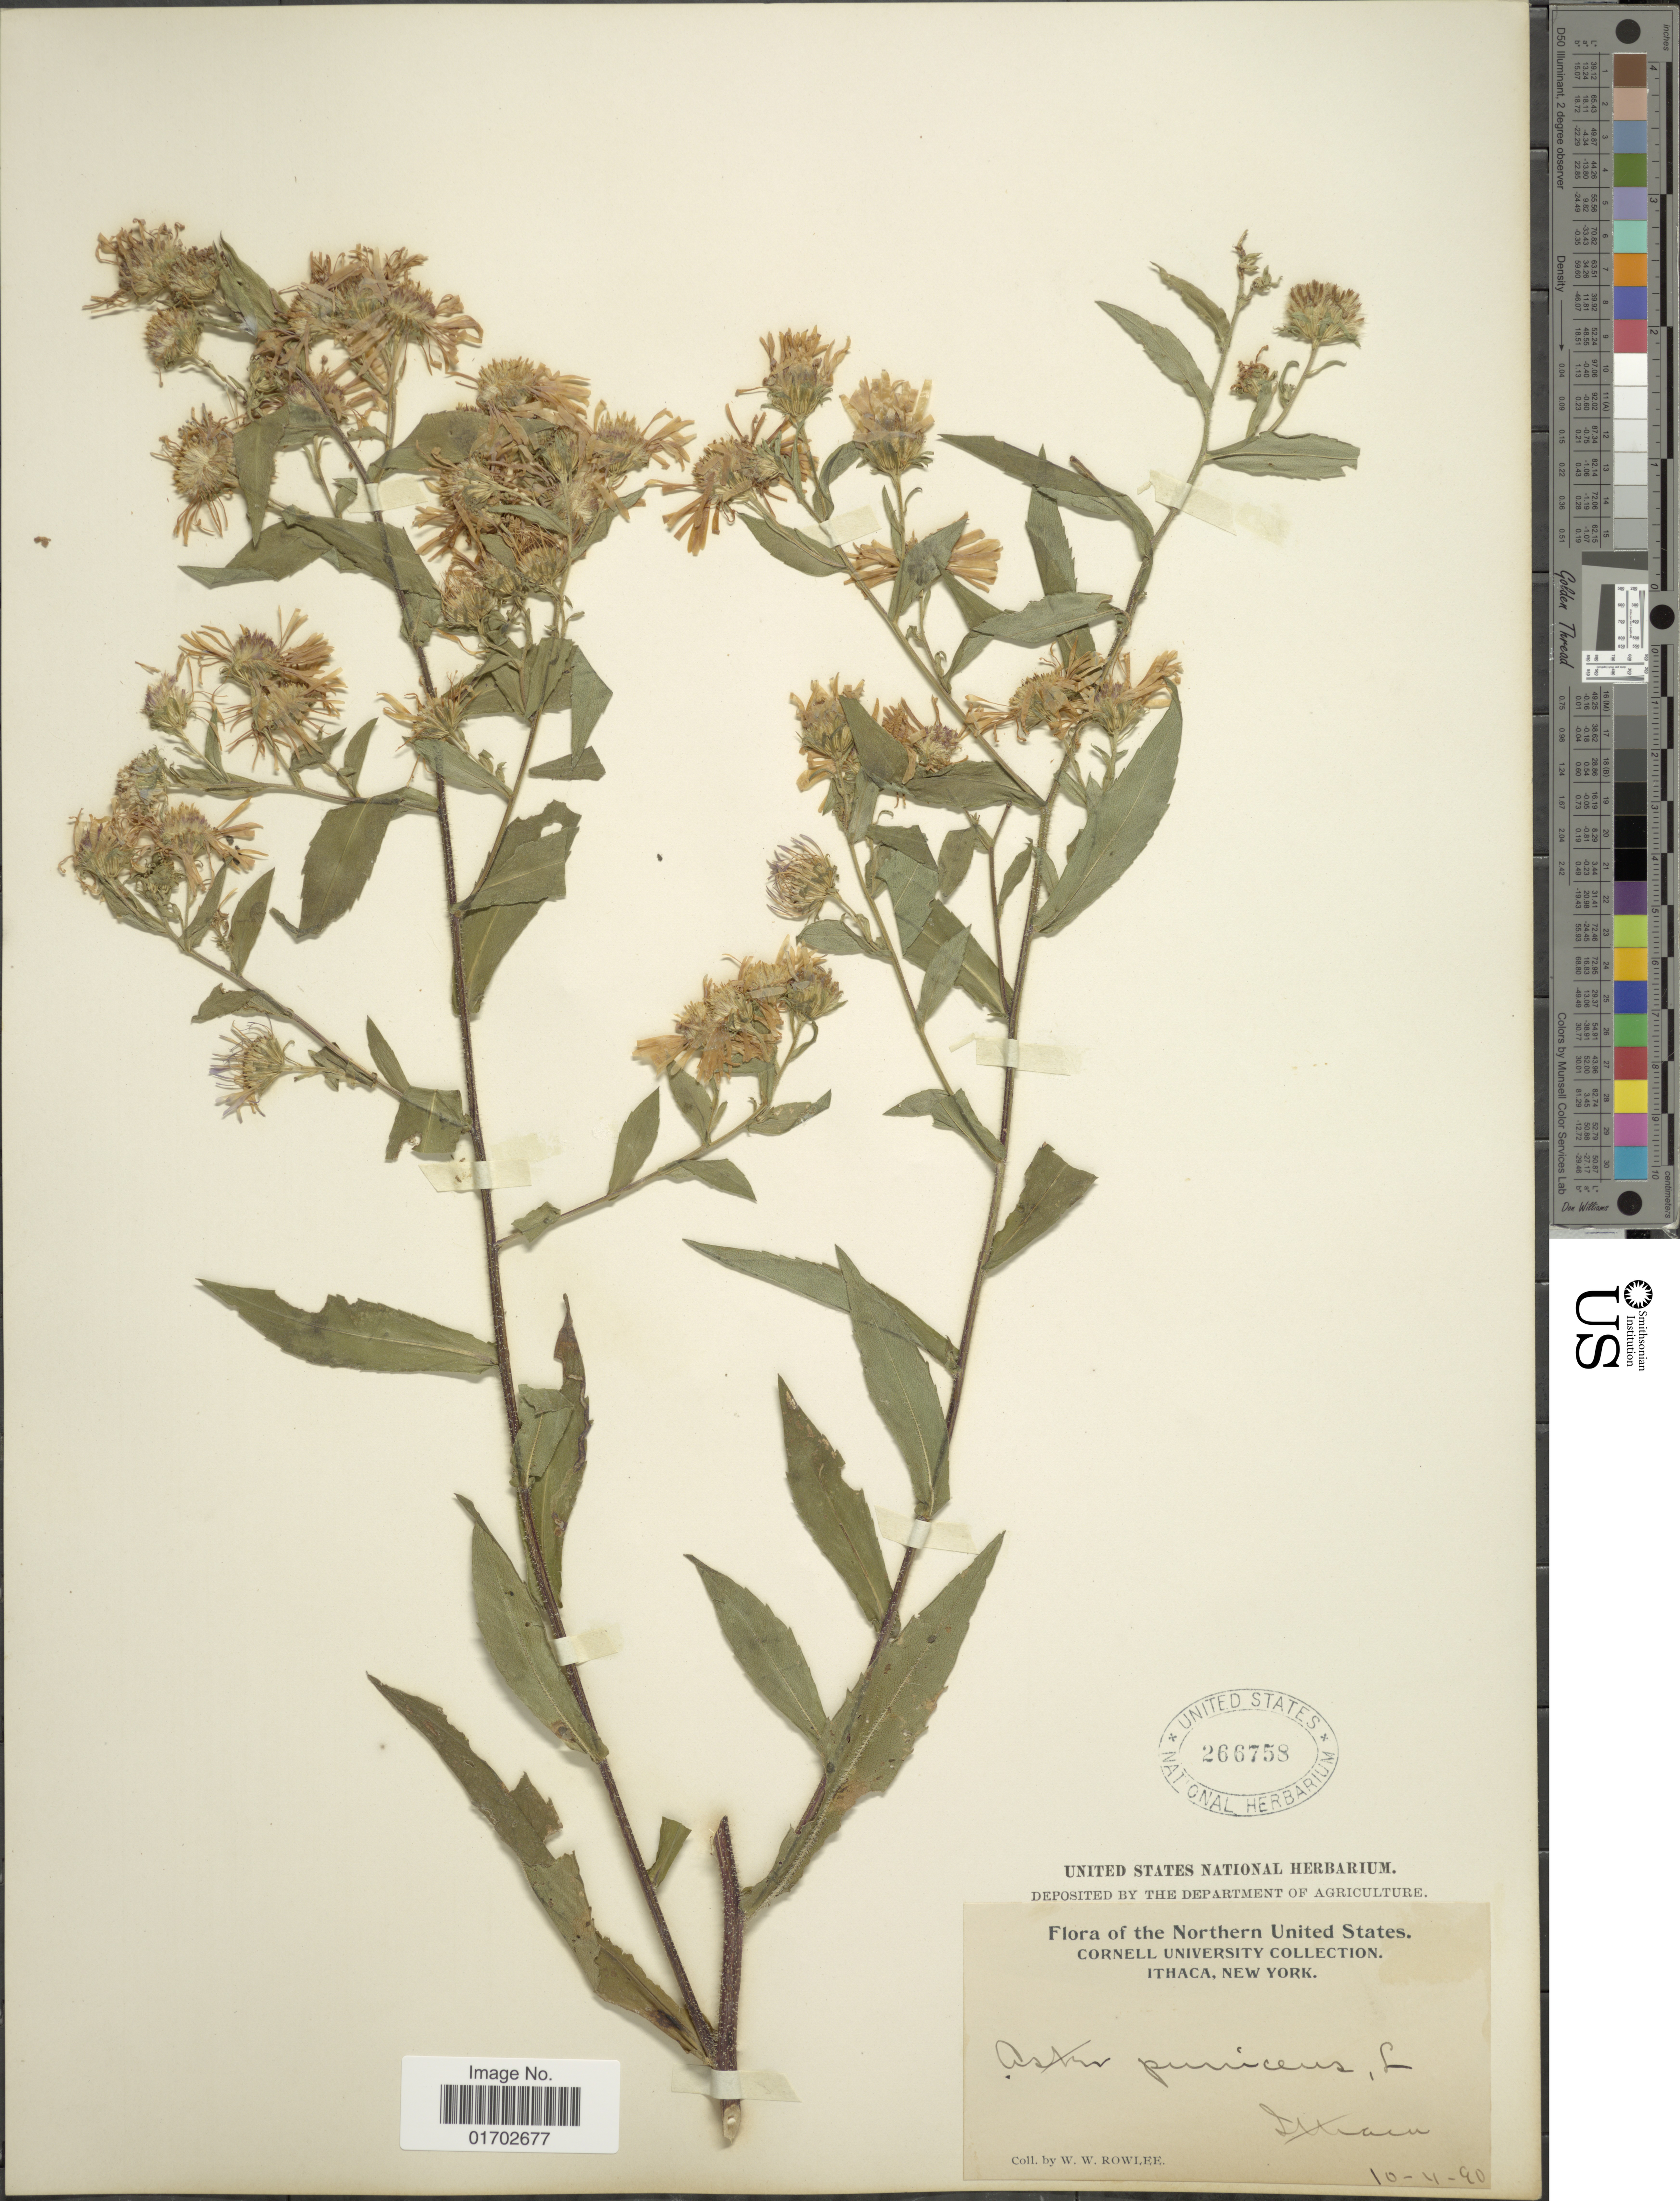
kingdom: Plantae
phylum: Tracheophyta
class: Magnoliopsida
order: Asterales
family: Asteraceae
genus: Symphyotrichum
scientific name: Symphyotrichum puniceum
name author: (L.) Á. Löve & D. Löve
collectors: W. W. Rowlee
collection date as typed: Transcribed d/m/y: 10/4/90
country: United States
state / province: New York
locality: North United States, Ithaca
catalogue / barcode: US 266758